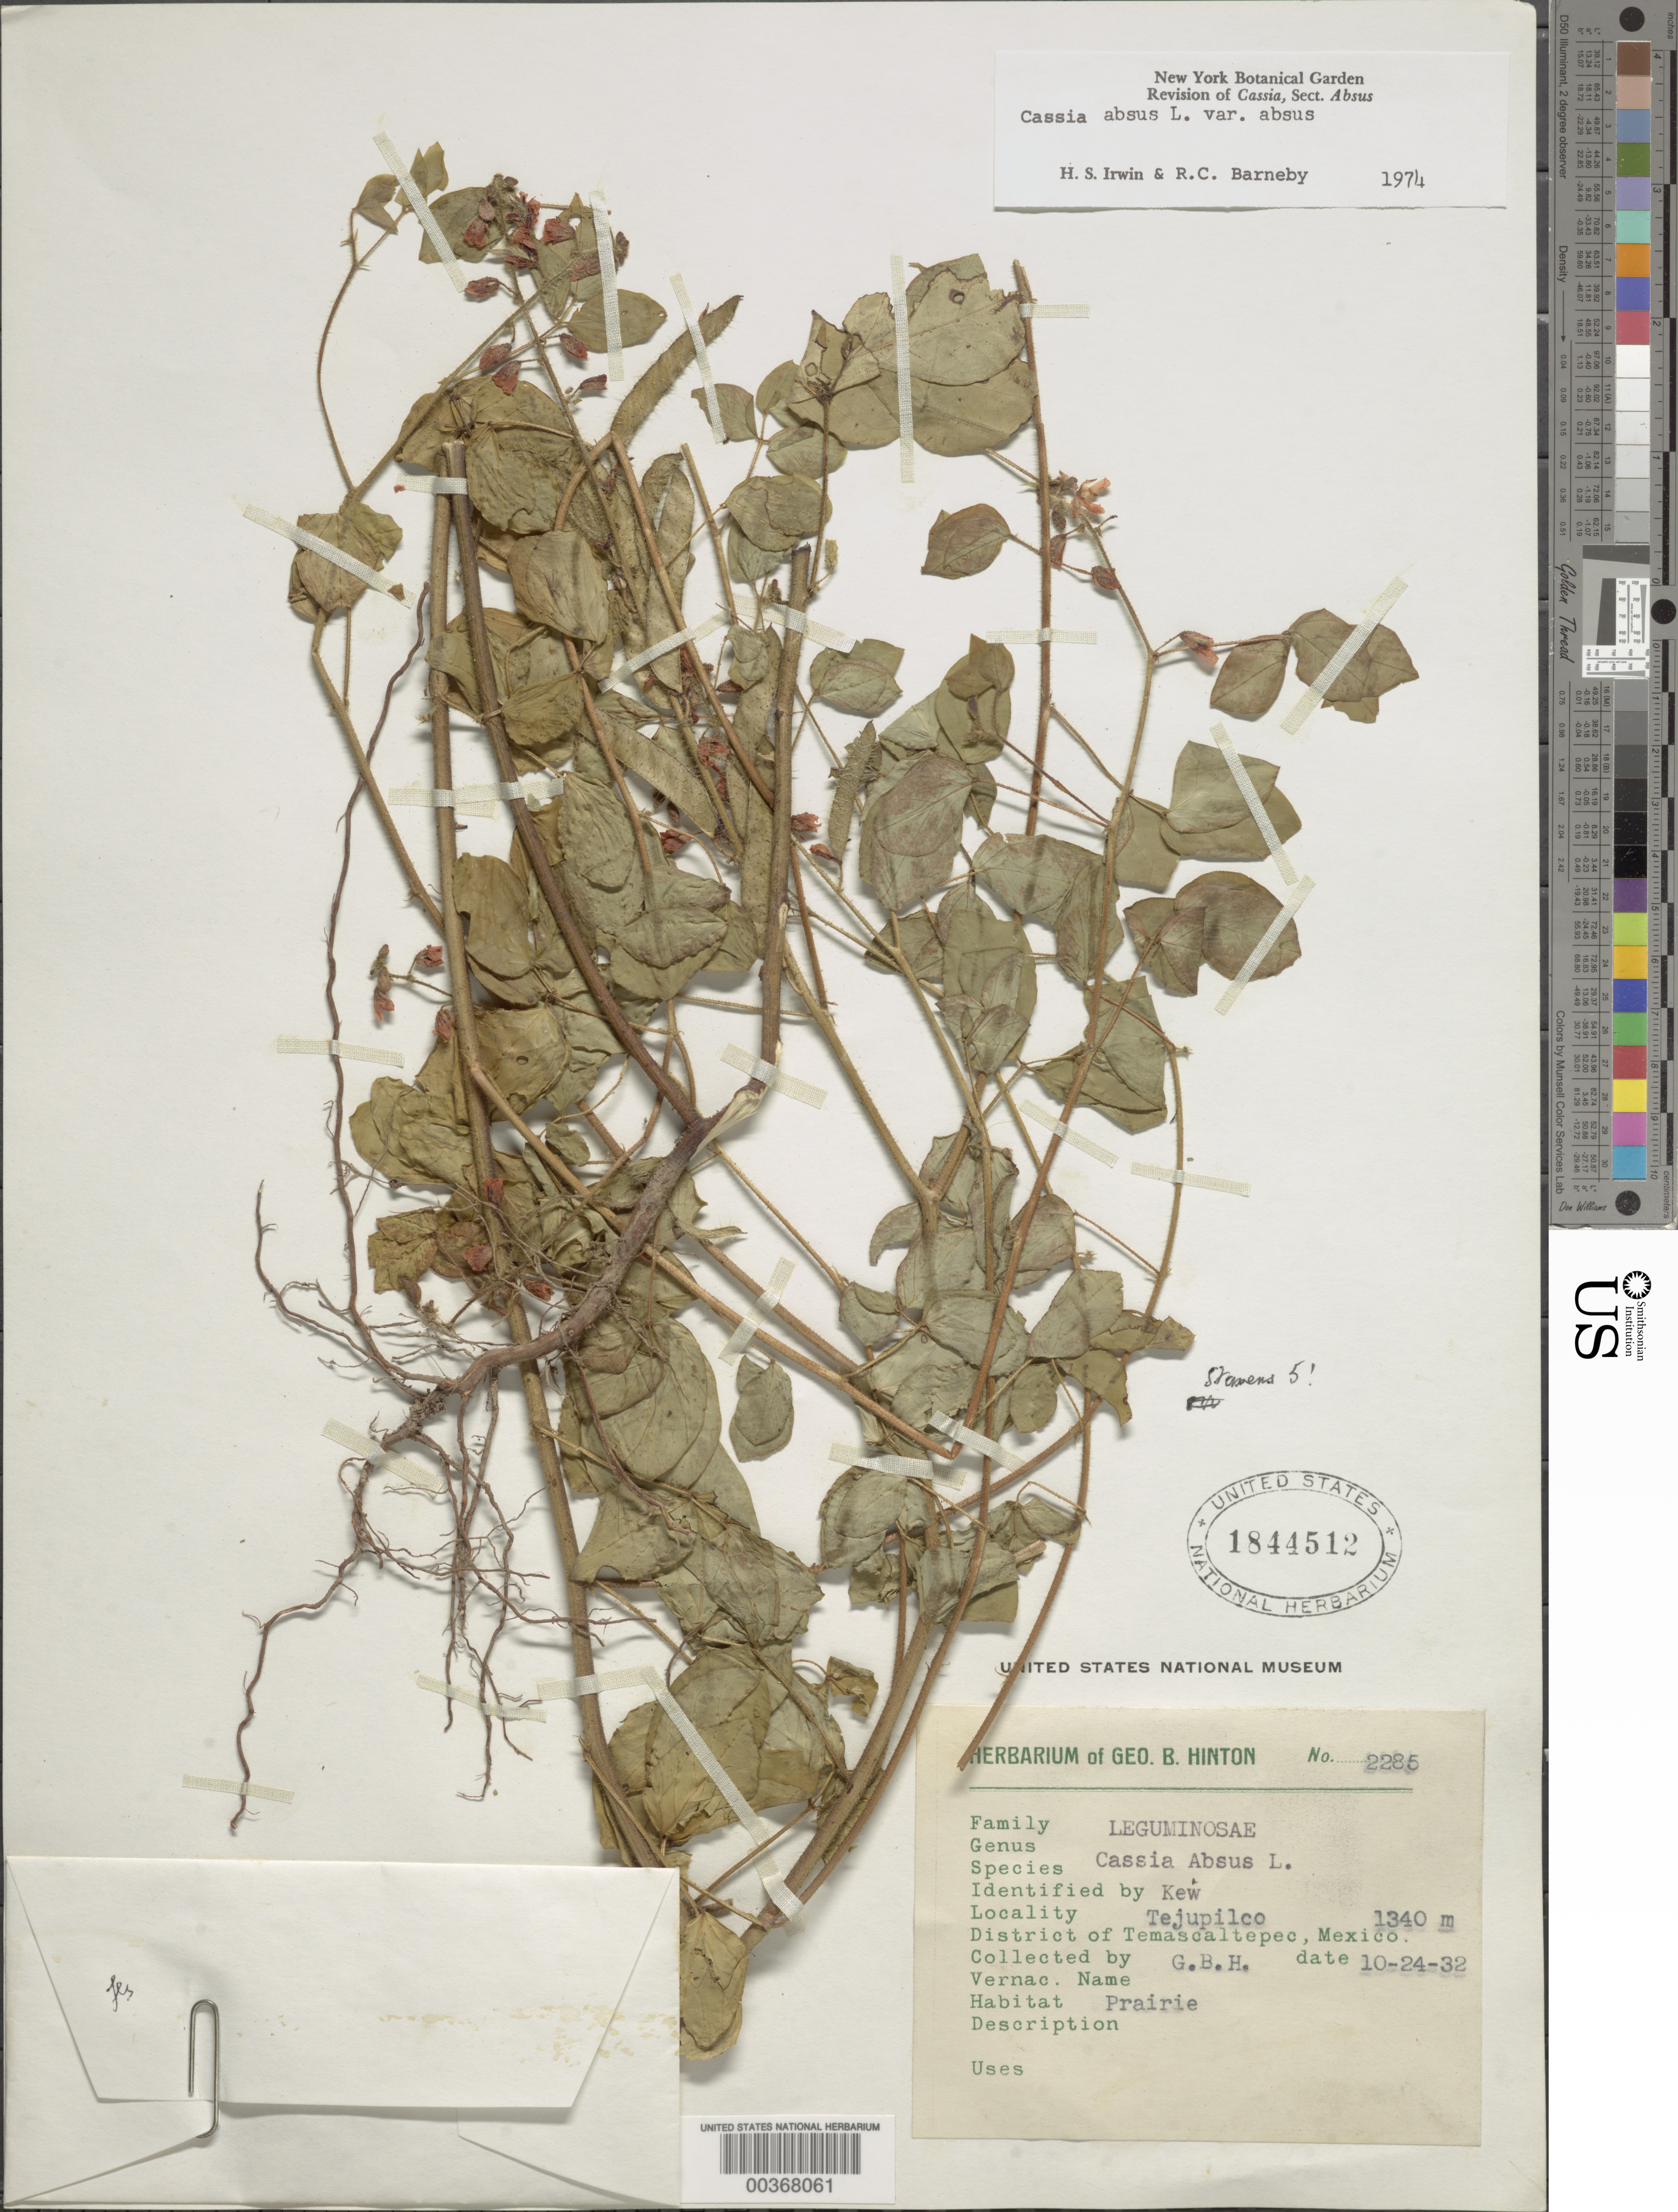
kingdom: Plantae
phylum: Tracheophyta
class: Magnoliopsida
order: Fabales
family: Fabaceae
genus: Chamaecrista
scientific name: Chamaecrista absus var. absus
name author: (L.) H.S. Irwin & Barneby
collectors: G. B. Hinton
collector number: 2285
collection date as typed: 24 Oct 1932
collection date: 1932-10-24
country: Mexico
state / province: México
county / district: Temascaltepec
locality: Tejupilco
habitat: Prairie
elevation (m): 1340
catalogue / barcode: US 1844512